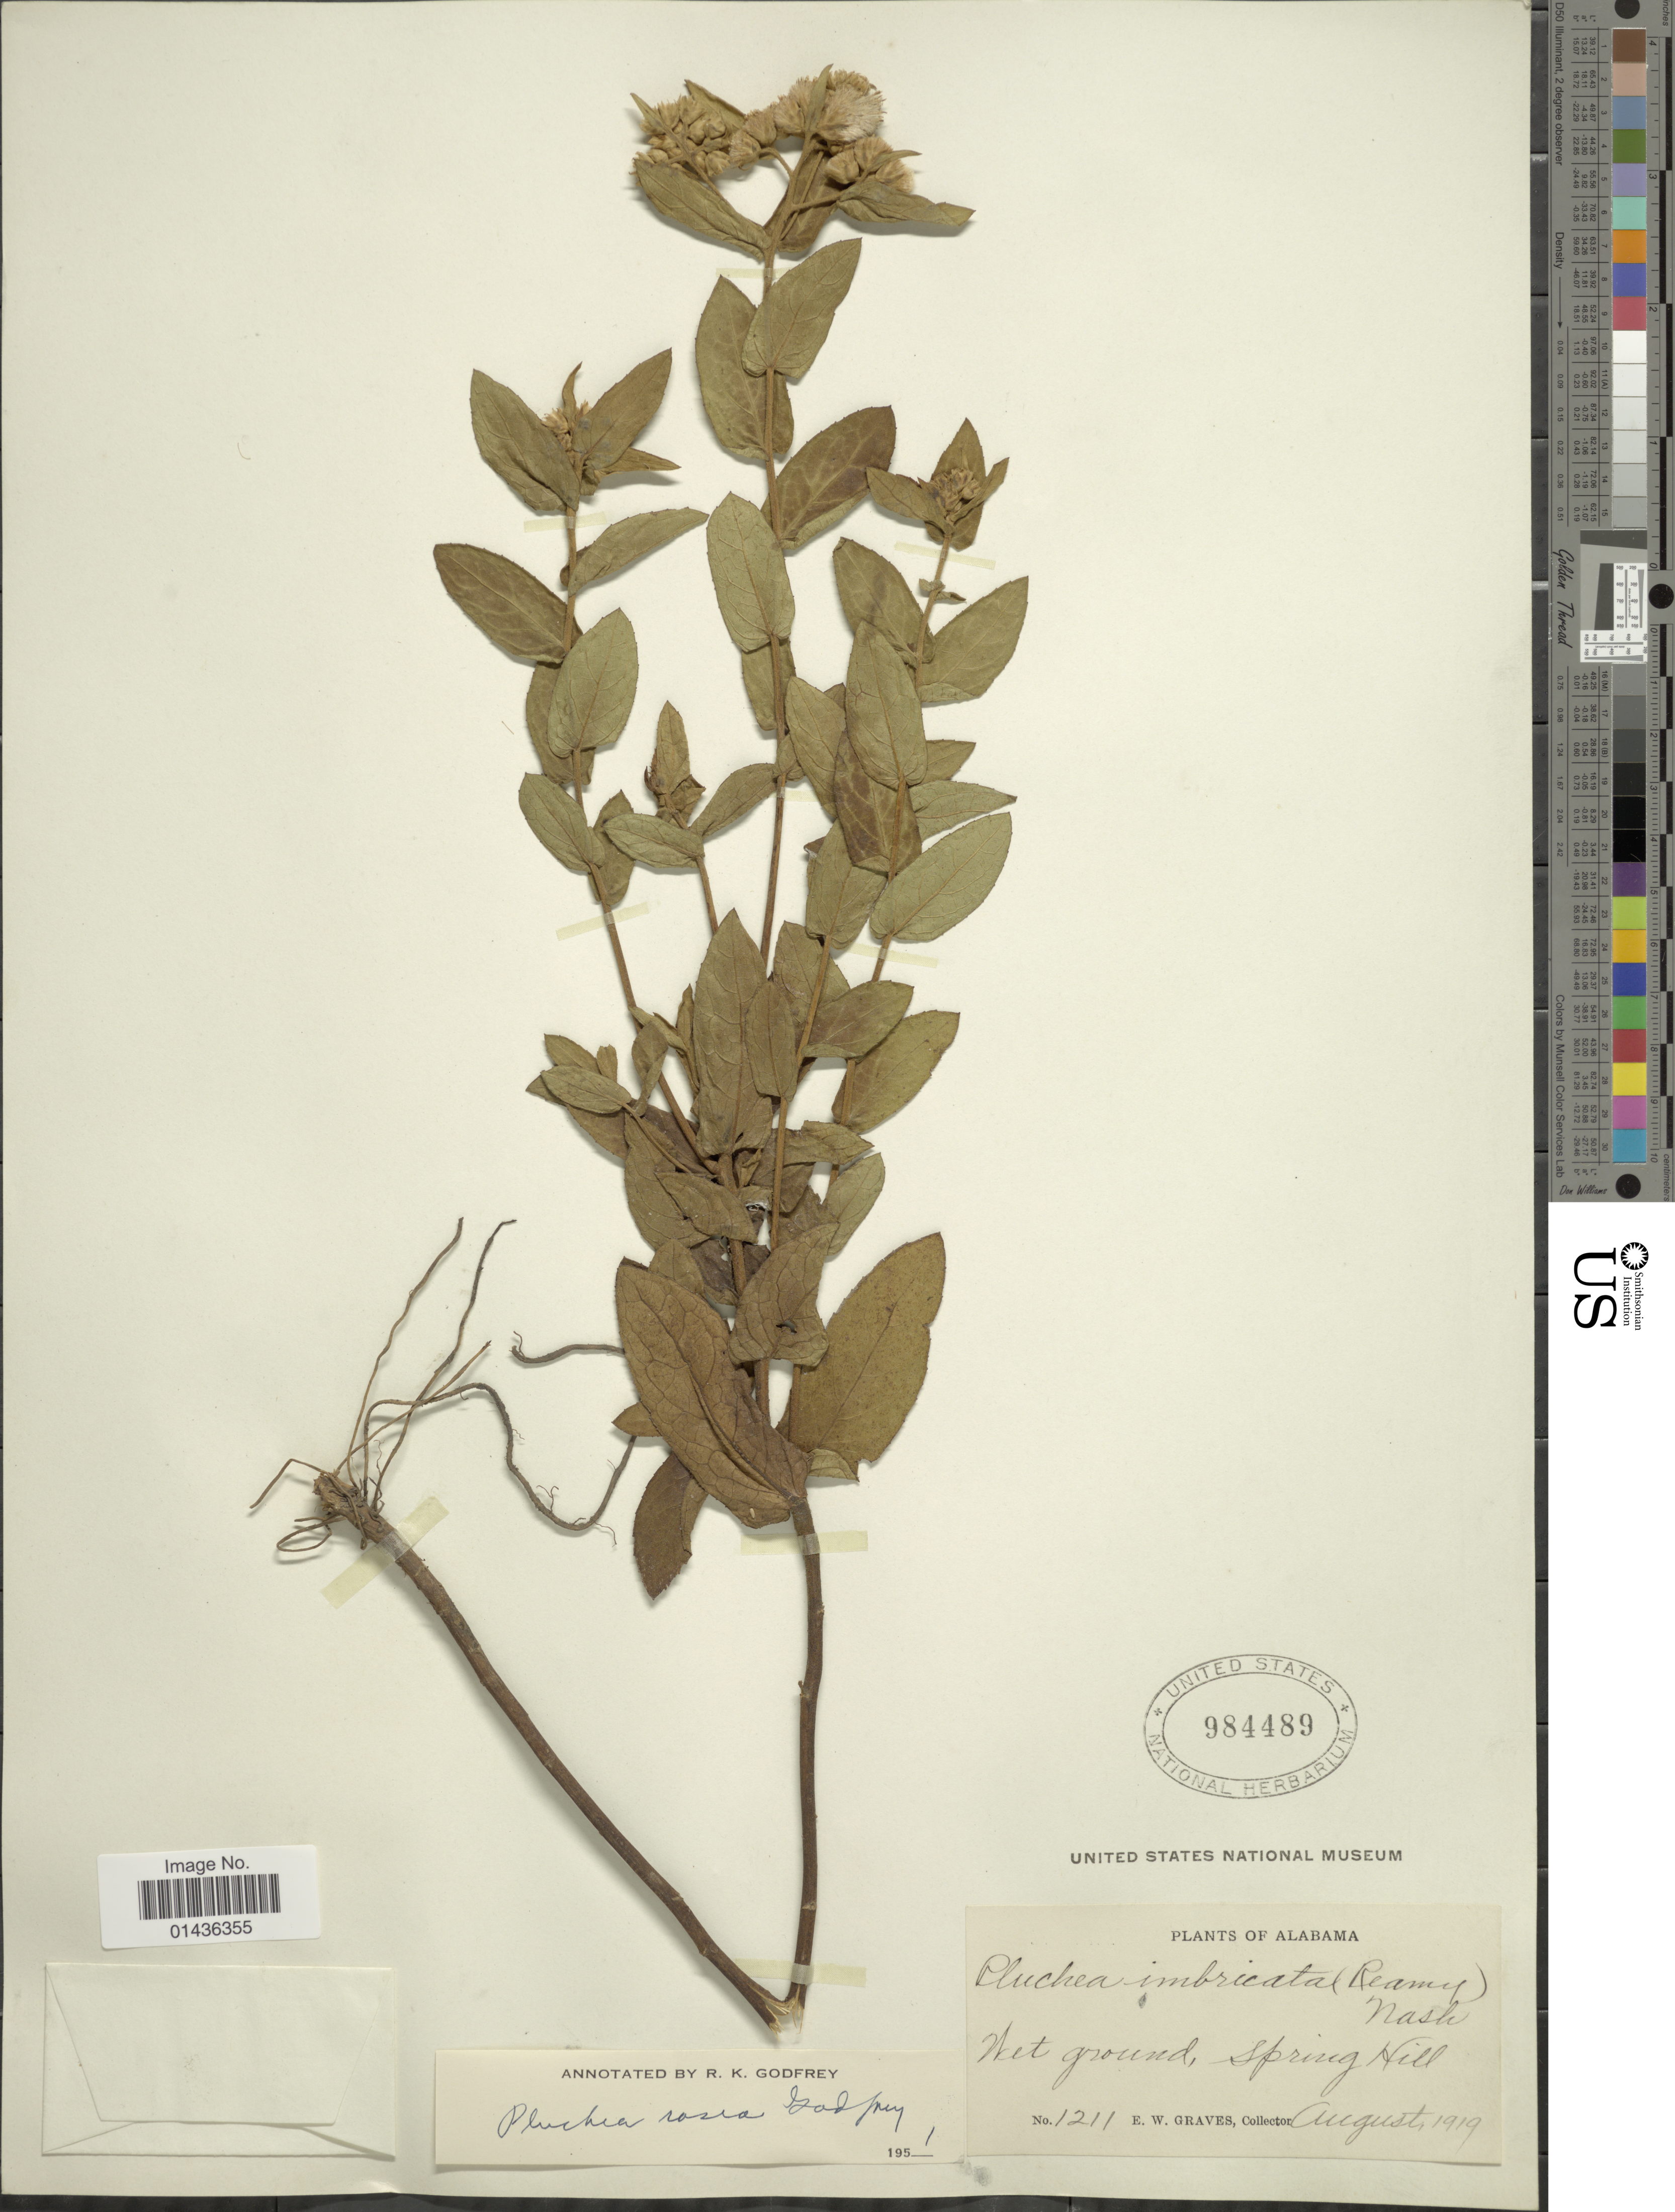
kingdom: Plantae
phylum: Tracheophyta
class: Magnoliopsida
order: Asterales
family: Asteraceae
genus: Pluchea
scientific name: Pluchea rosea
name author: R.K. Godfrey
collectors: E. Graves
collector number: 1211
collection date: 1919-08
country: United States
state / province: Alabama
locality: Spring Hill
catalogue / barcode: US 984489